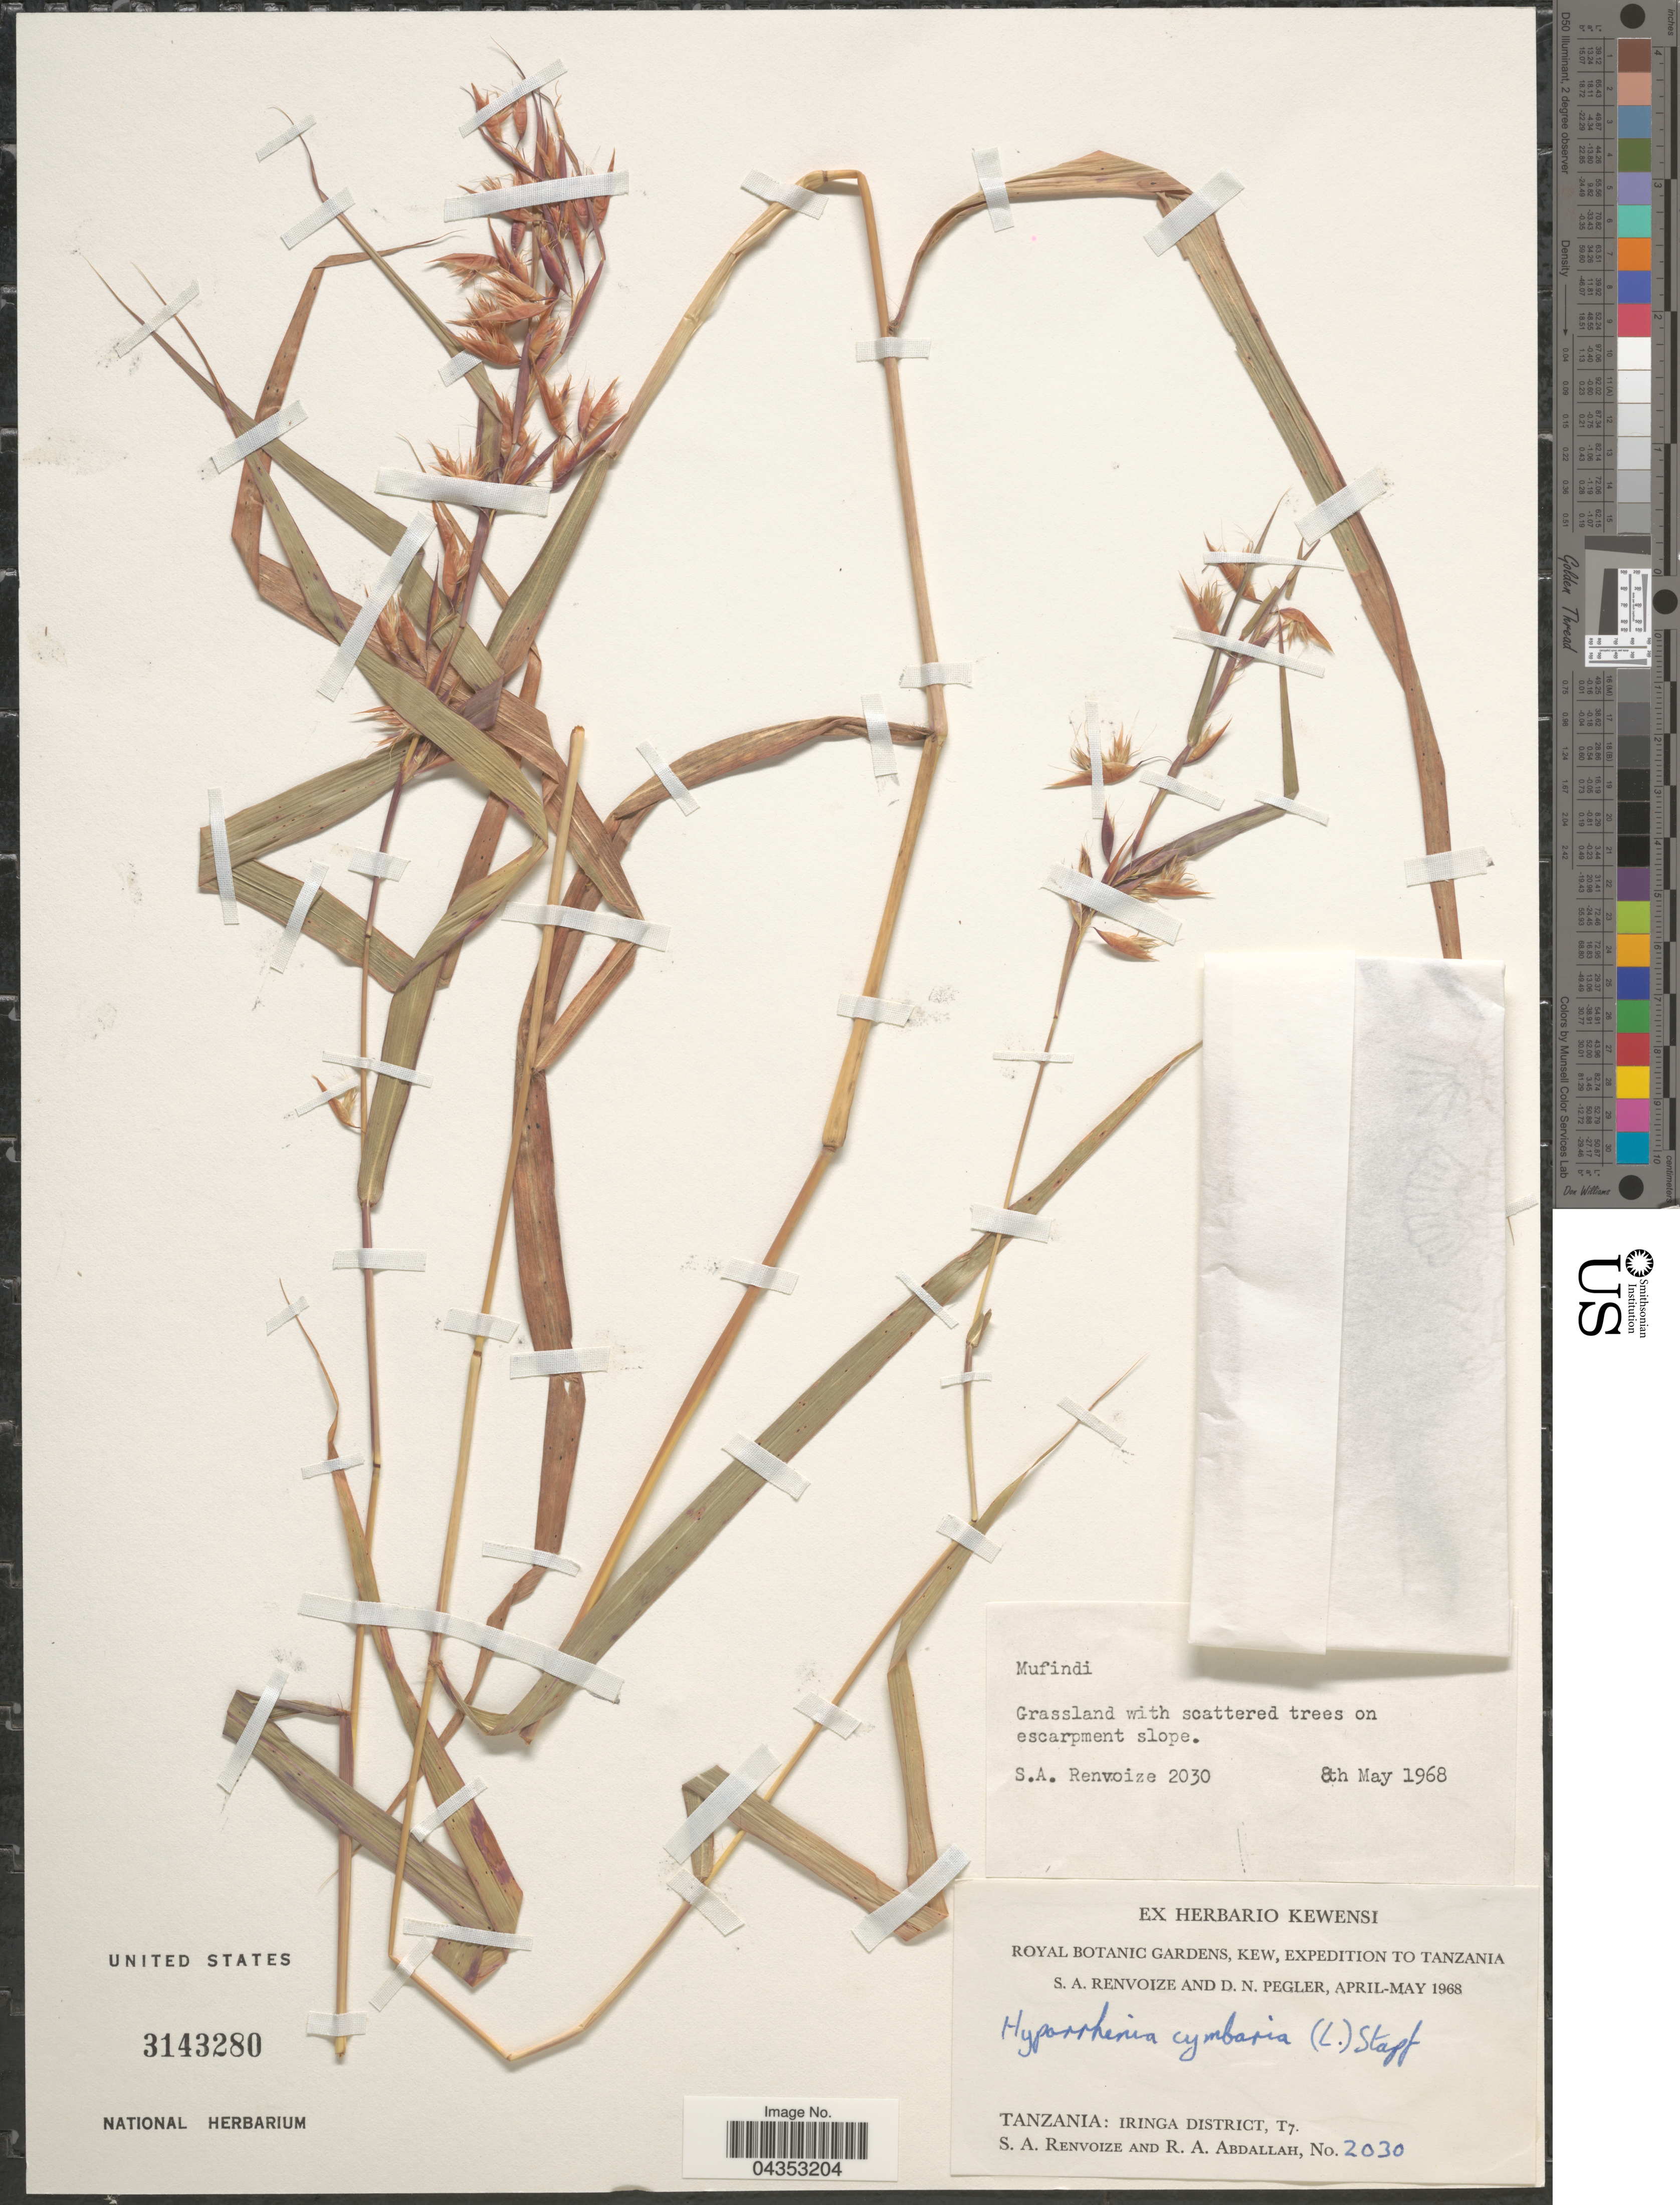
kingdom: Plantae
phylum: Tracheophyta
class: Liliopsida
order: Poales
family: Poaceae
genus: Hyparrhenia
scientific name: Hyparrhenia cymbaria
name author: (L.) Stapf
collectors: S. A. Renvoize & R. Abdallah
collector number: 2030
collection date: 1968-05-08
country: Tanzania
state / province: Iringa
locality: Mufindi. Grassland with scattered trees on escarpment slope. Royal Botanic Gardens, Kew, Expedition to Tanzania, April-May 1968. Iringa District, T7.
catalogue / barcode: US 3143280